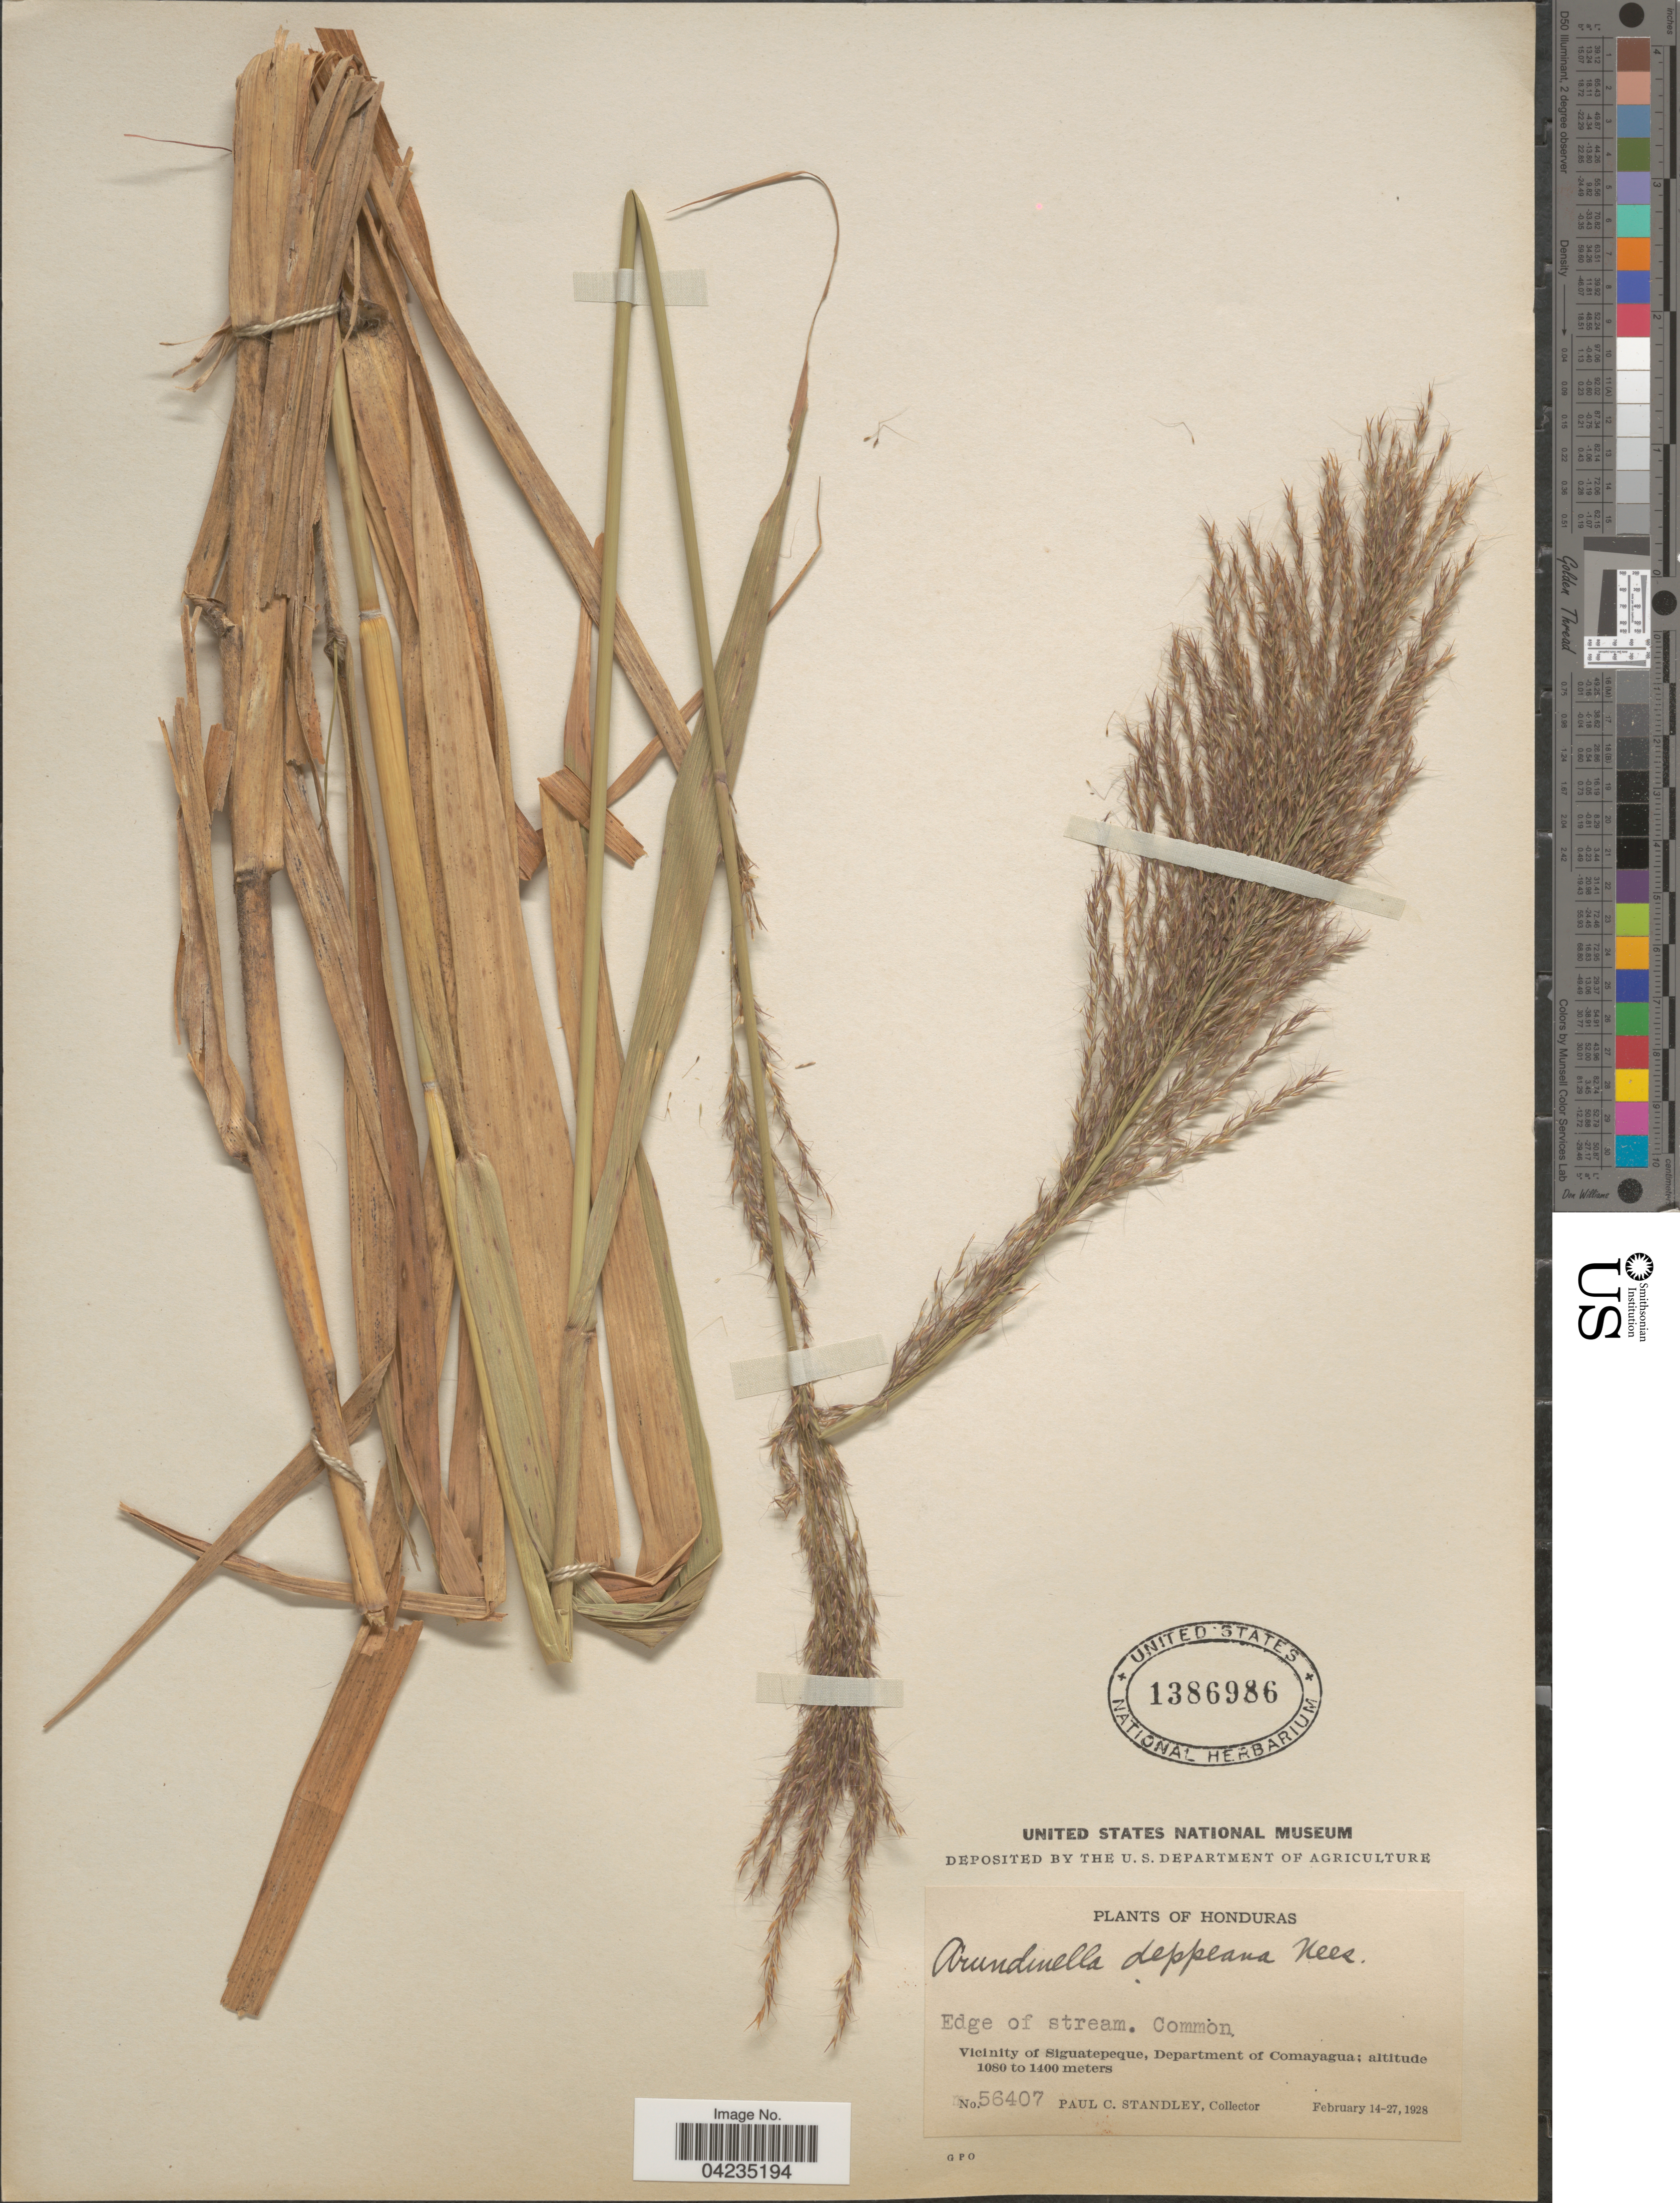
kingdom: Plantae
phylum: Tracheophyta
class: Liliopsida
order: Poales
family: Poaceae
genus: Arundinella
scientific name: Arundinella deppeana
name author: Nees ex Steud.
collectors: P. C. Standley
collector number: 56407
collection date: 1928-02-14/1928-02-27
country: Honduras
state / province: Comayagua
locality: Vicinity of Siguatepeque, Department of Comayagua.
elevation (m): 1080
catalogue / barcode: US 1386986